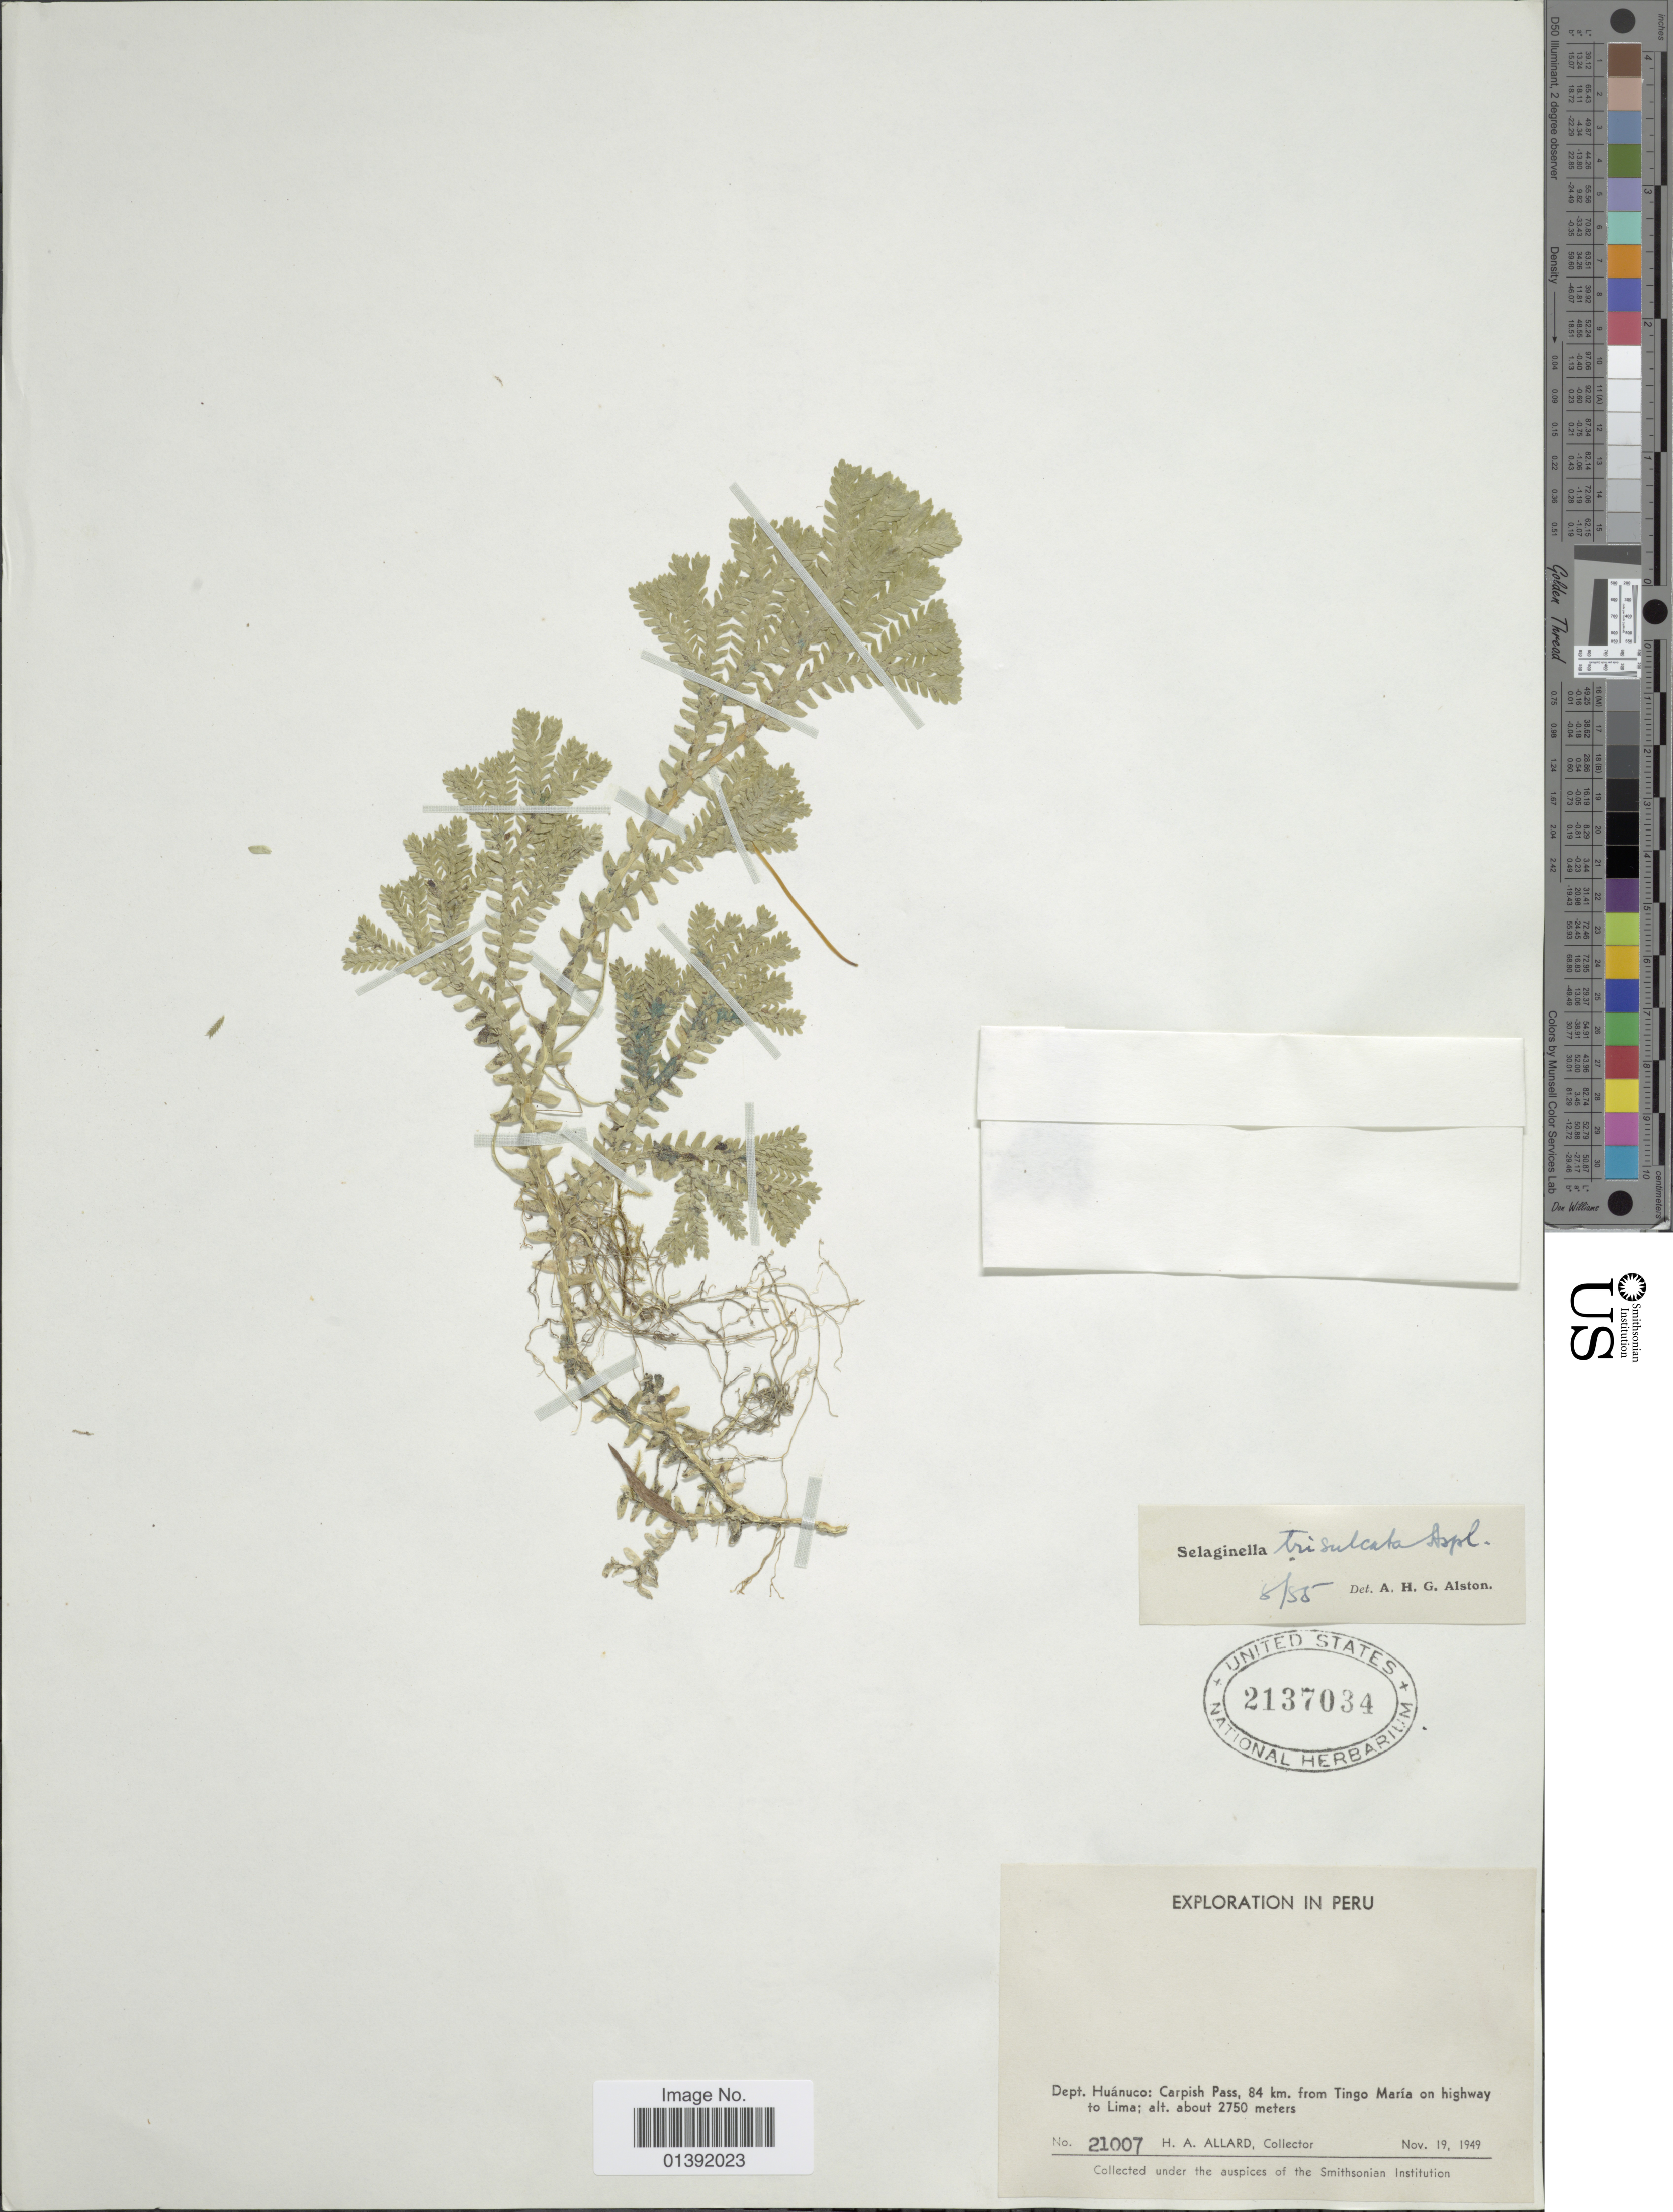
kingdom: Plantae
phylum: Tracheophyta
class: Lycopodiopsida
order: Selaginellales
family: Selaginellaceae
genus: Selaginella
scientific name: Selaginella trisulcata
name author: Aspl.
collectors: H. A. Allard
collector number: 21007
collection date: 1949-11-19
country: Peru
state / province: Huánuco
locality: Carpish Pass, 84 km from Tingo Maria on highway to Lima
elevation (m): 2750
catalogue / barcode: US 2137034